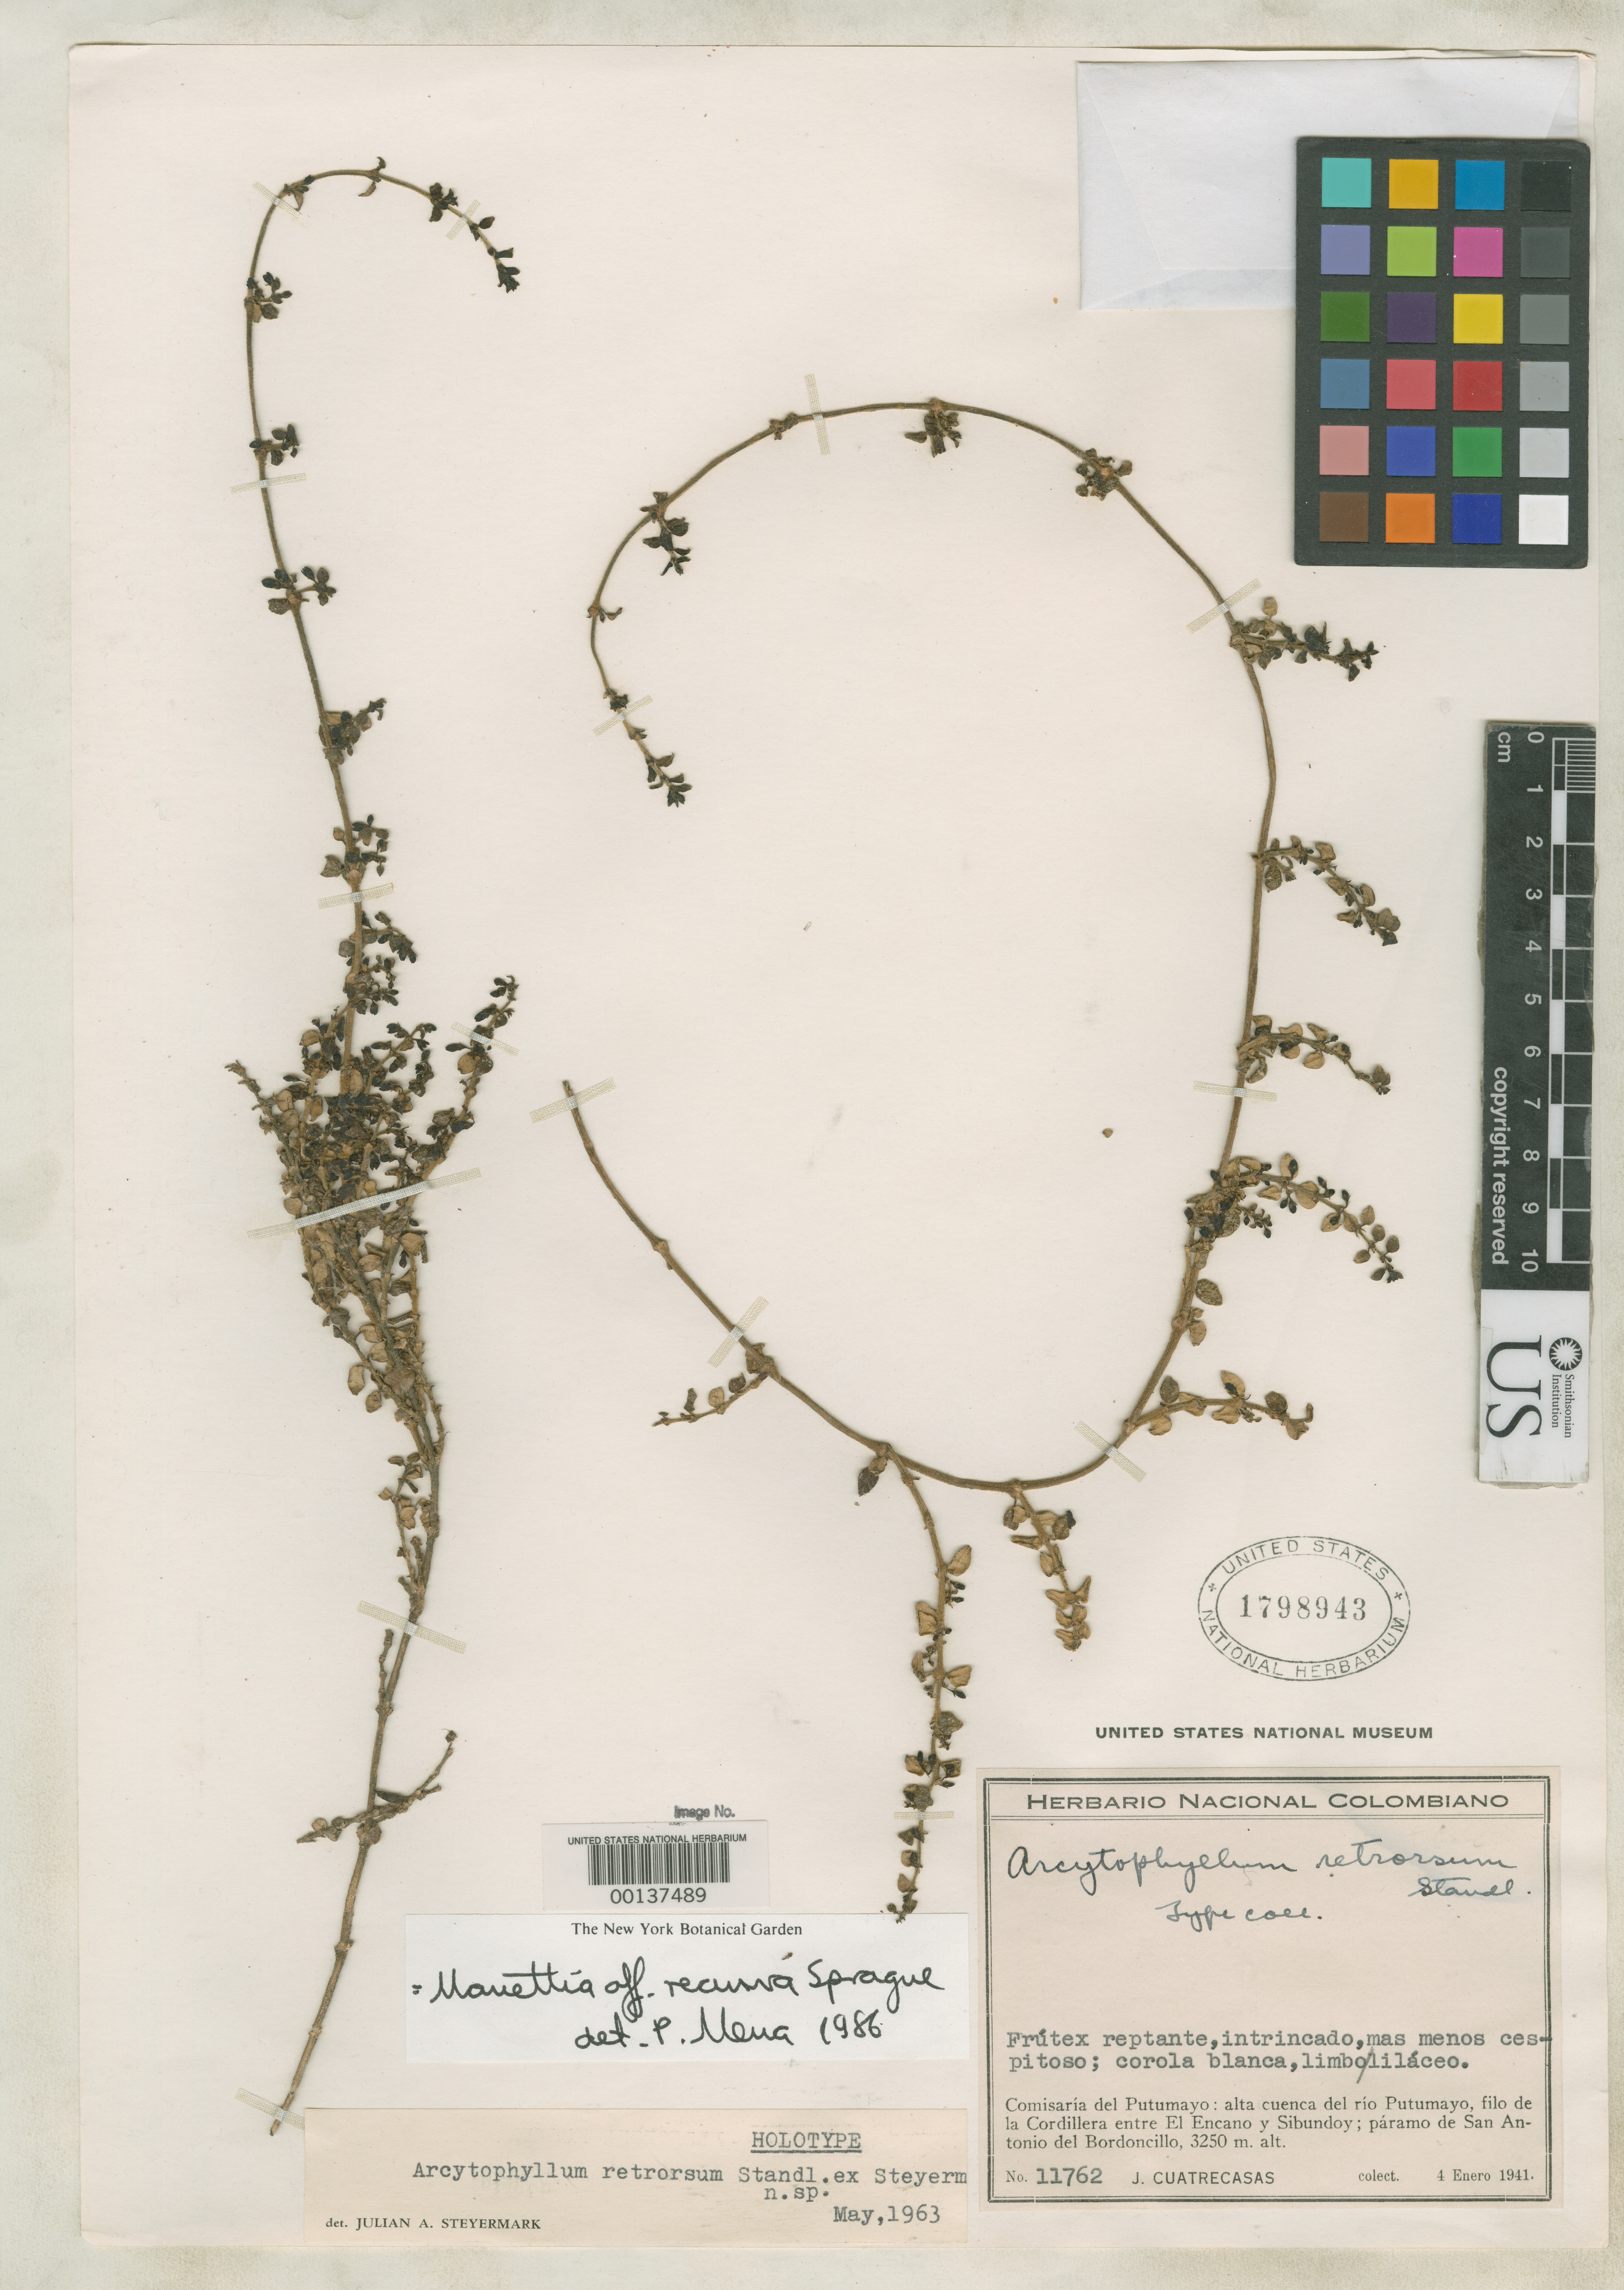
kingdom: Plantae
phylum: Tracheophyta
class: Magnoliopsida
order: Gentianales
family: Rubiaceae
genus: Arcytophyllum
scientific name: Arcytophyllum retrorsum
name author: Standl. ex Steyerm.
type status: Holotype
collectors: J. Cuatrecasas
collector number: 11762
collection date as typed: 04 Jan 1941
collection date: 1941-01-04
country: Colombia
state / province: Putumayo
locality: Rio Putumayo.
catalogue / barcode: US 1798943